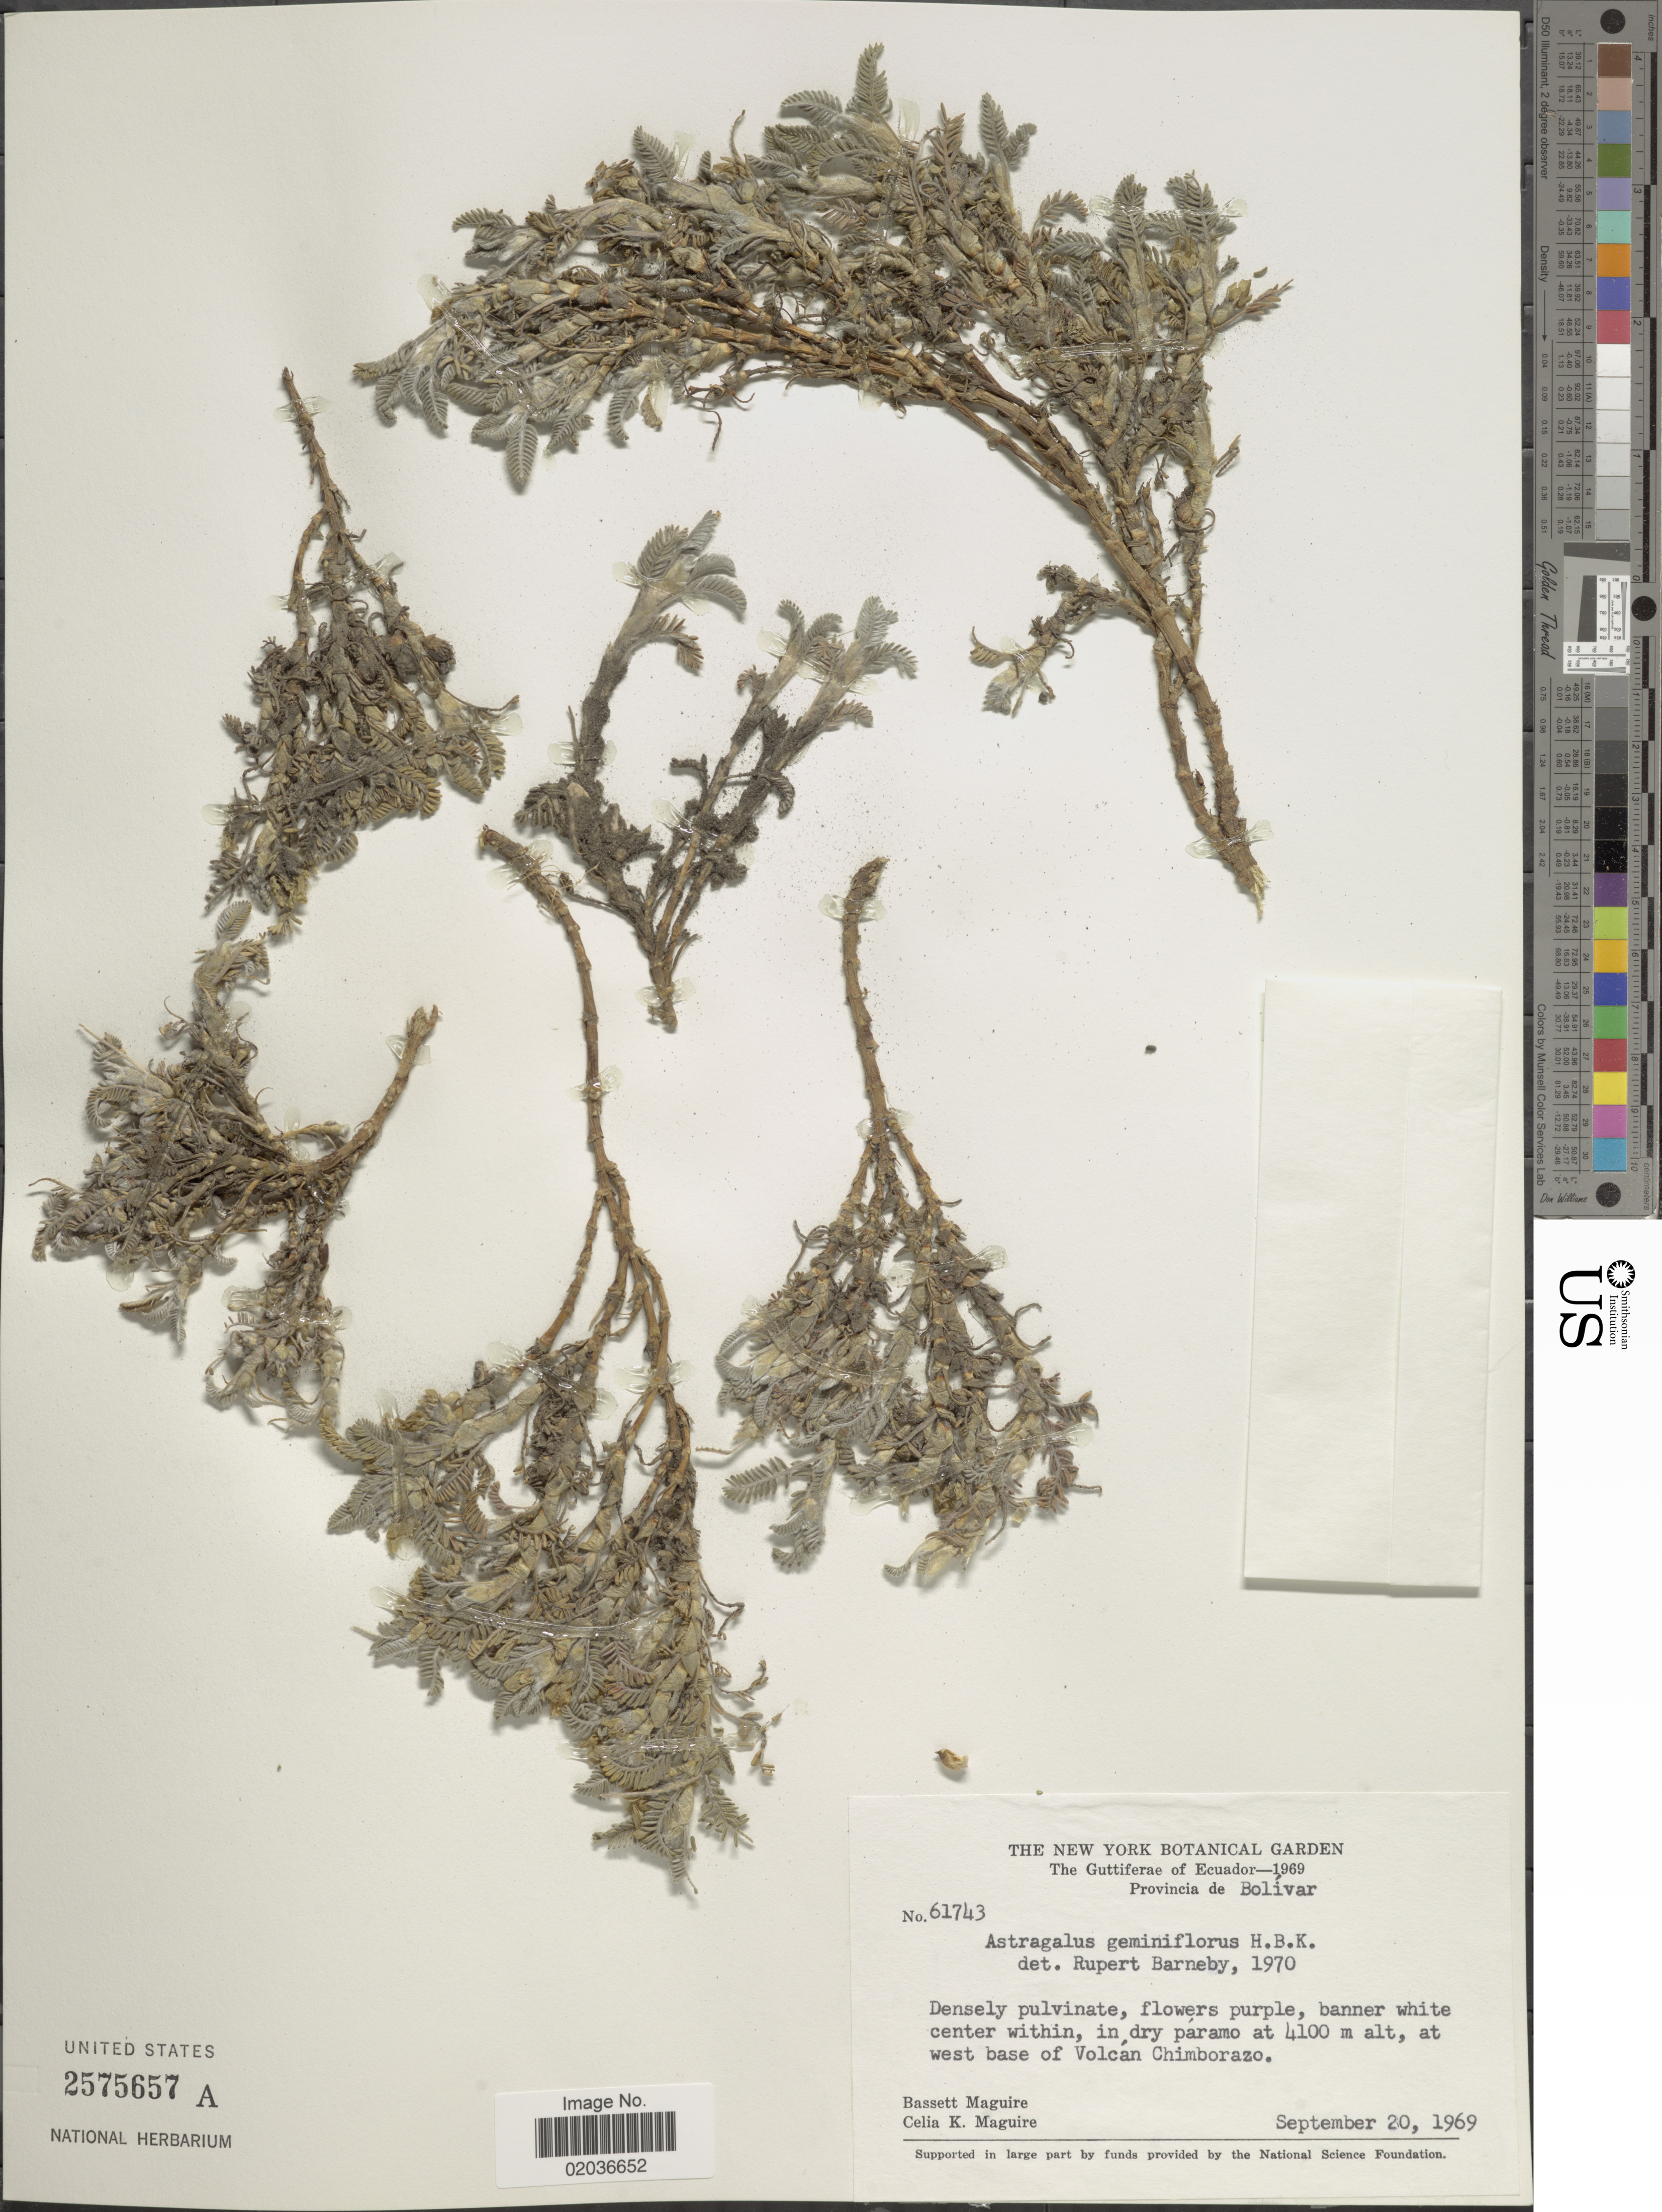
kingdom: Plantae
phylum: Tracheophyta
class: Magnoliopsida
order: Fabales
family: Fabaceae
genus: Astragalus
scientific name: Astragalus geminiflorus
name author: Bonpl.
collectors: B. Maguire & C. K. Maguire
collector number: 61743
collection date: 1969-09-20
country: Ecuador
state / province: Bolívar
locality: Provincia de Bolívar. At west base of Volcán Chimborazo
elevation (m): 4100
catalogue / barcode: US 2575657A